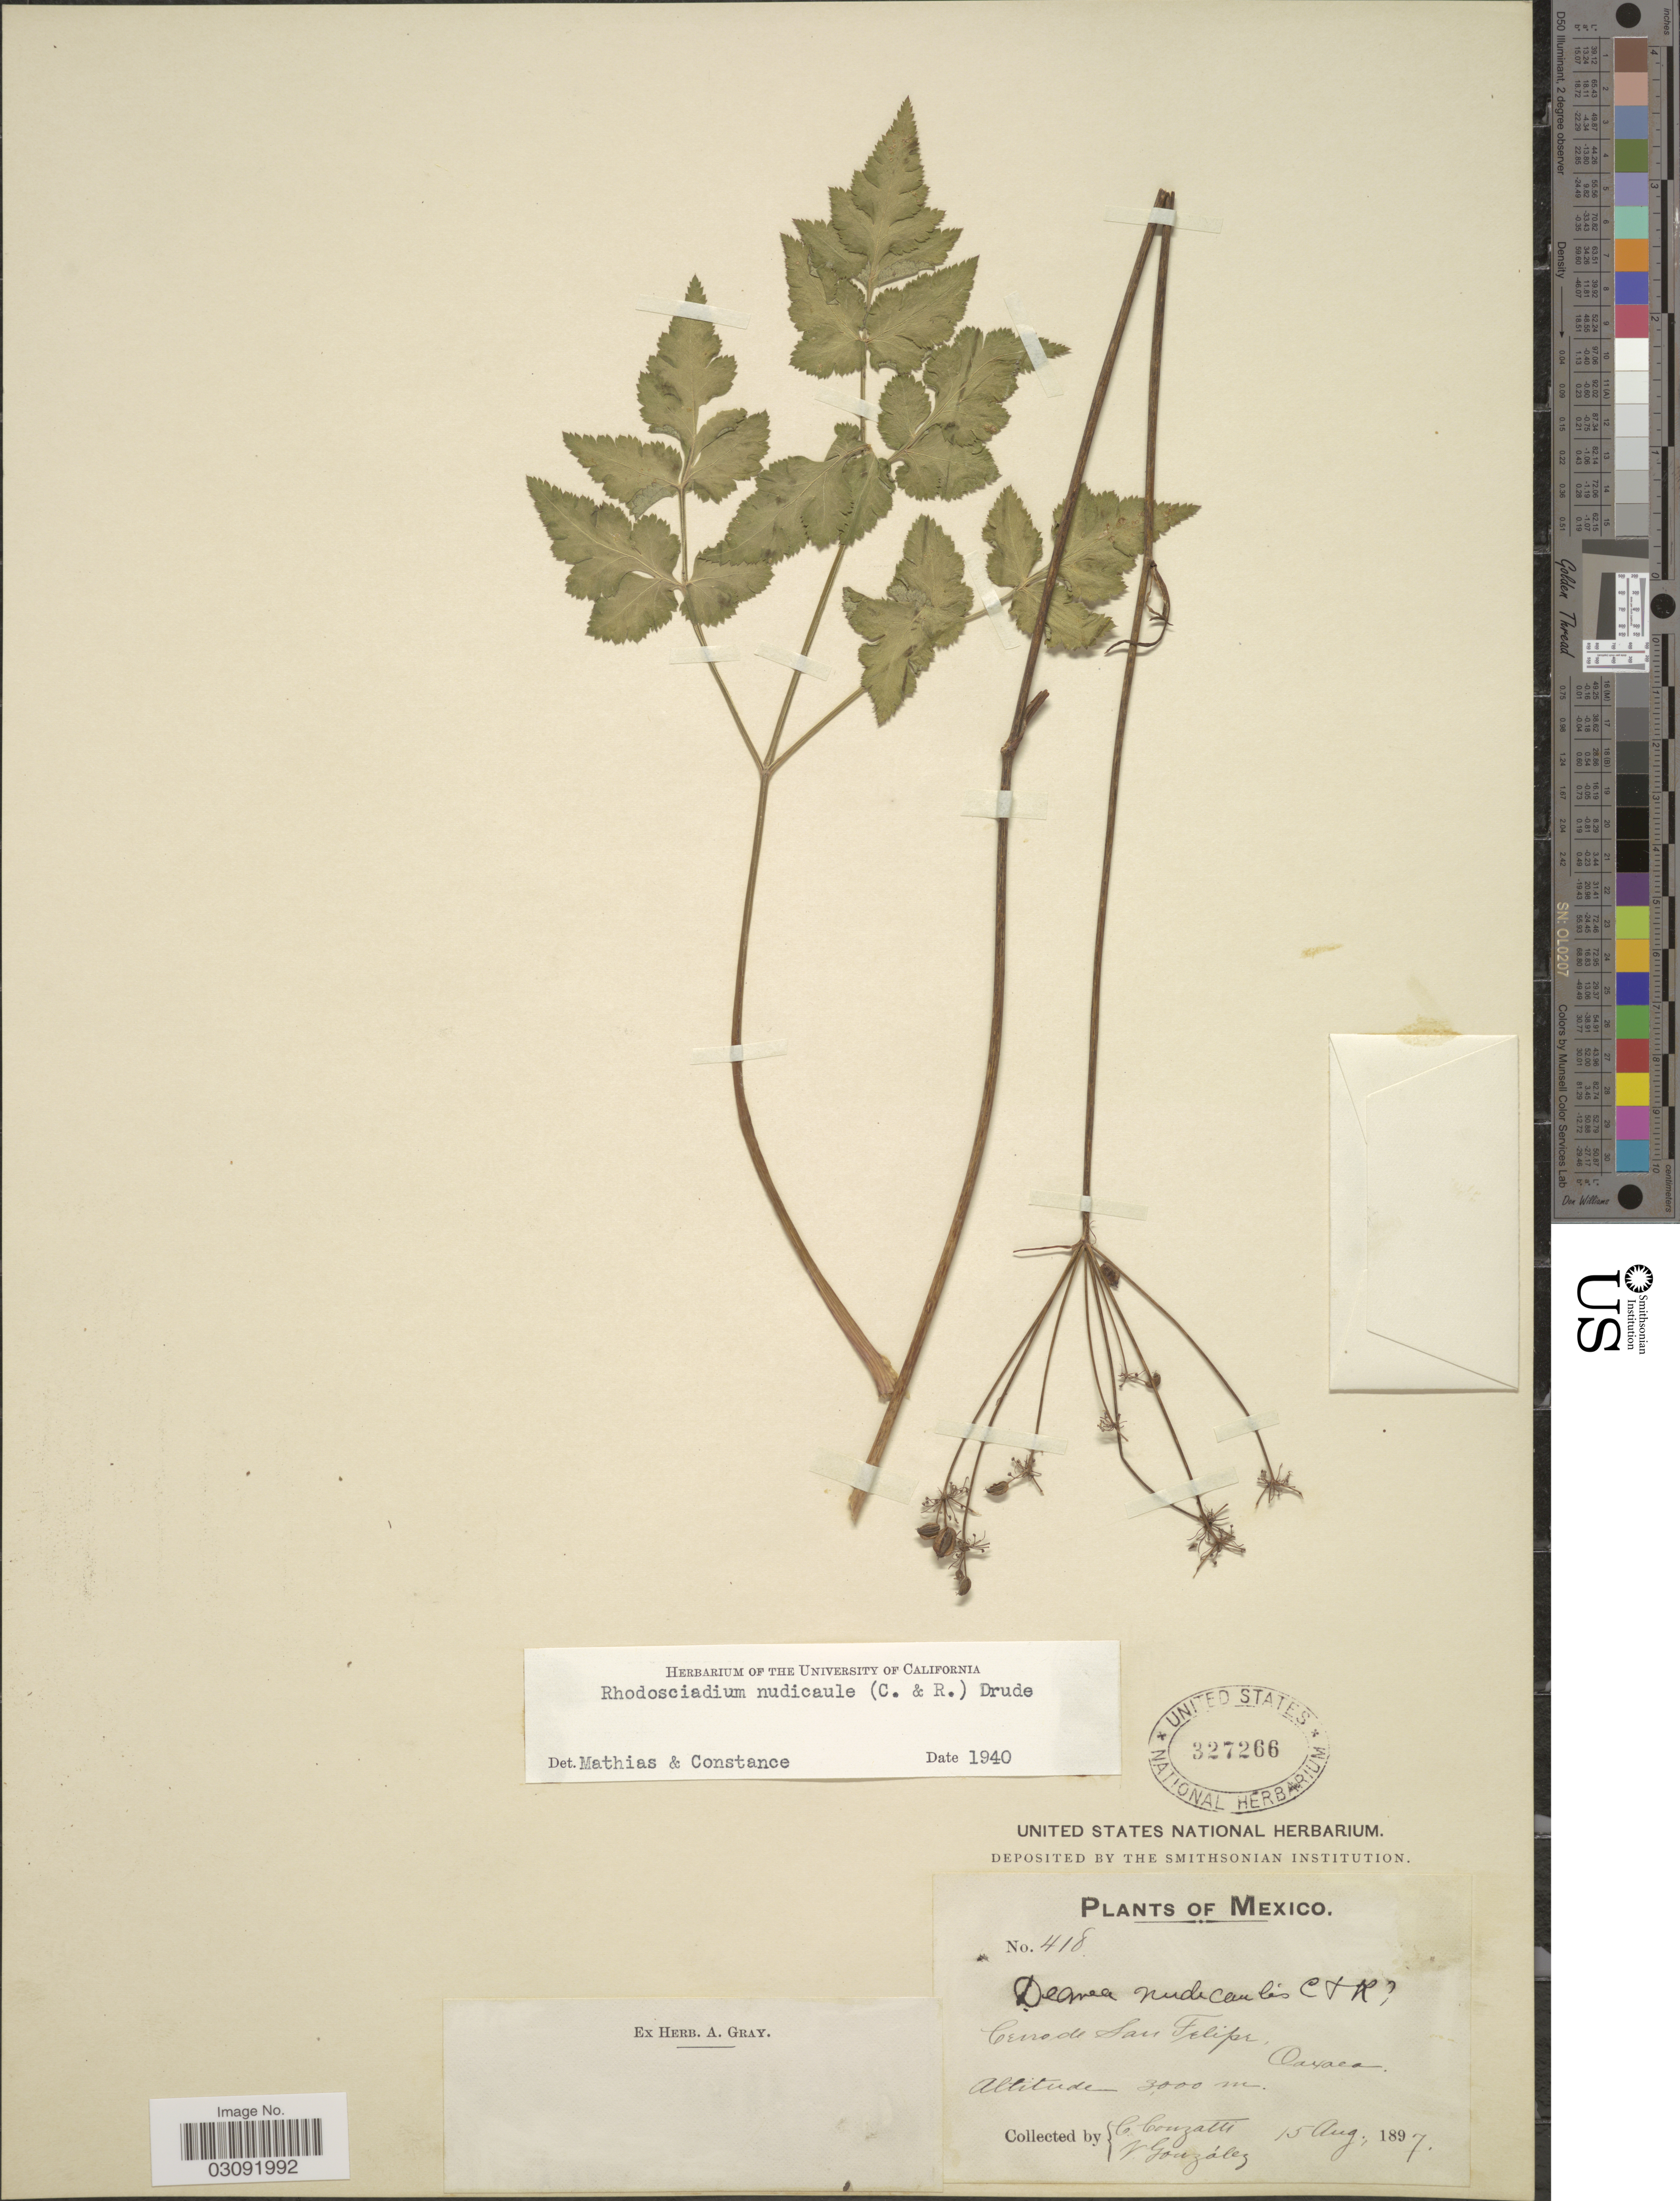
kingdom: Plantae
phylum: Tracheophyta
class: Magnoliopsida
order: Apiales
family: Apiaceae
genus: Rhodosciadium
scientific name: Rhodosciadium nudicaule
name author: Drude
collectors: C. Conzatti & V. González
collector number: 418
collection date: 1897-08-15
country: Mexico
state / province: Oaxaca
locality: Cerro de San Felipe.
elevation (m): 3000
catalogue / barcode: US 327266